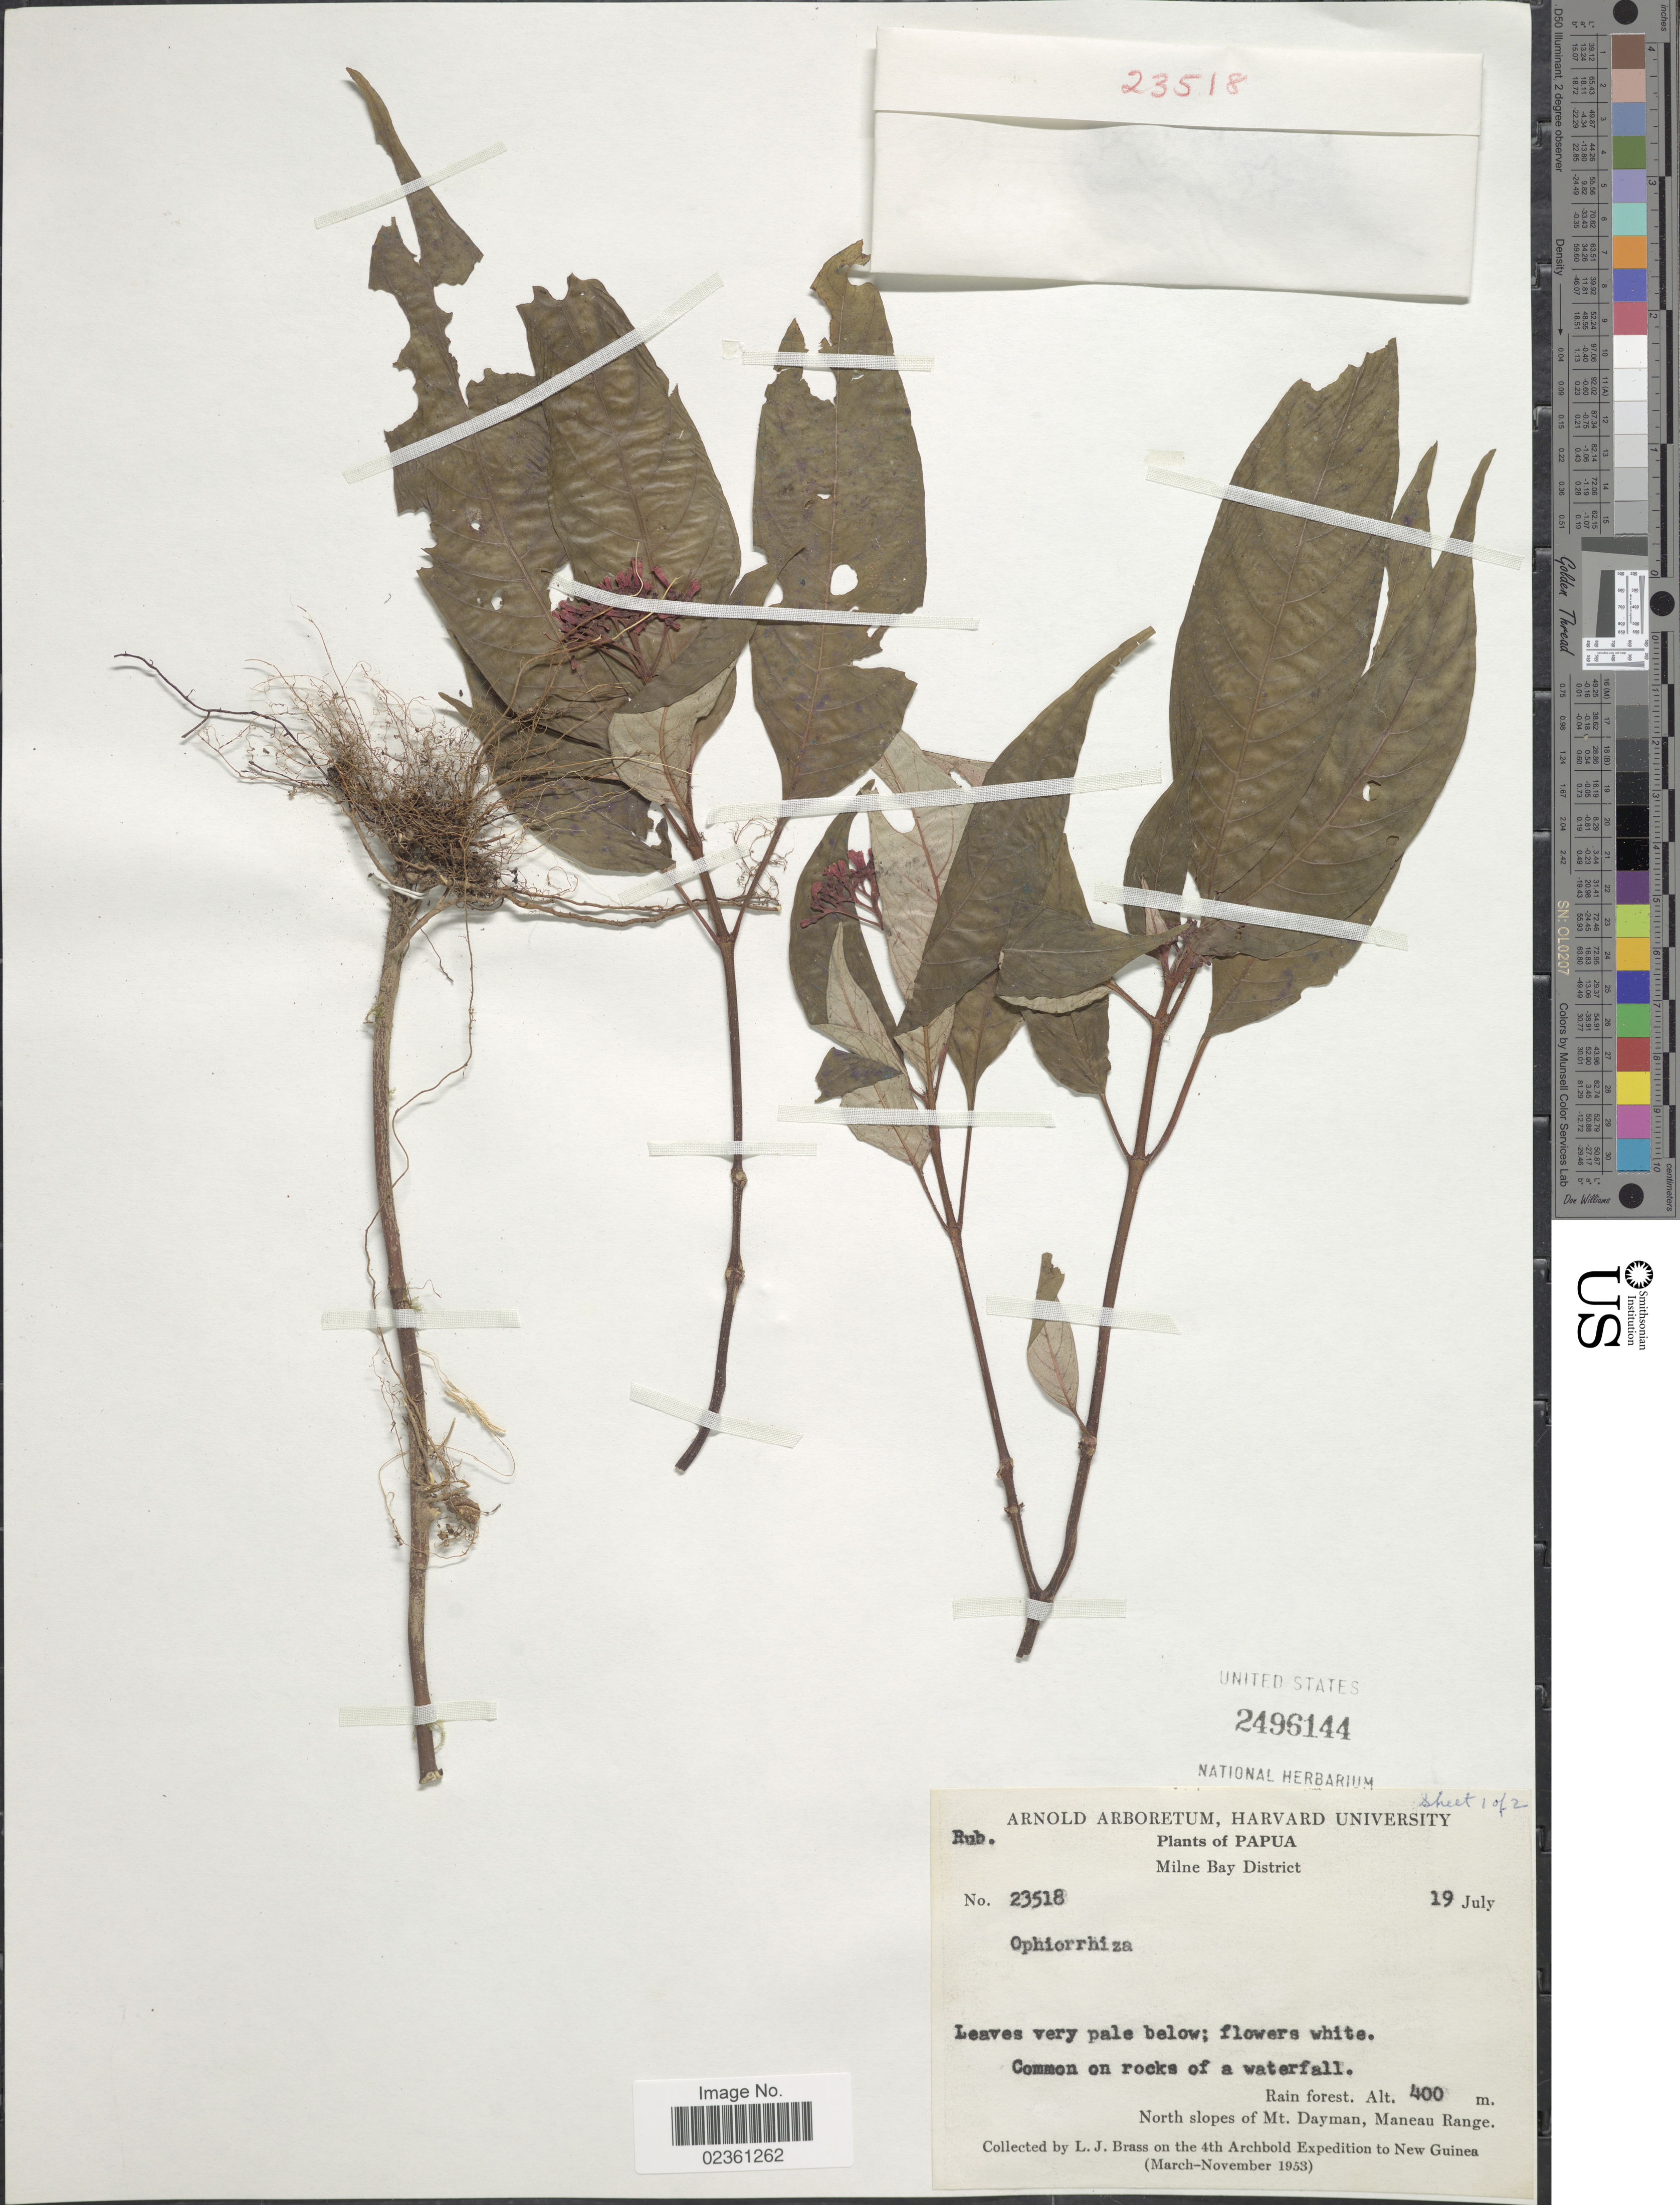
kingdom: Plantae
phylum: Tracheophyta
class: Magnoliopsida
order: Gentianales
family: Rubiaceae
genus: Ophiorrhiza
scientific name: Ophiorrhiza sp.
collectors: L. J. Brass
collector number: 23518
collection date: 1953-07-19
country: Papua New Guinea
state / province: Milne Bay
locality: Milne Bay District, Common on rocks of a waterfall, Rain forest, North slopes of Mt Dayman, Maneau Range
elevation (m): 400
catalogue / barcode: US 2496144